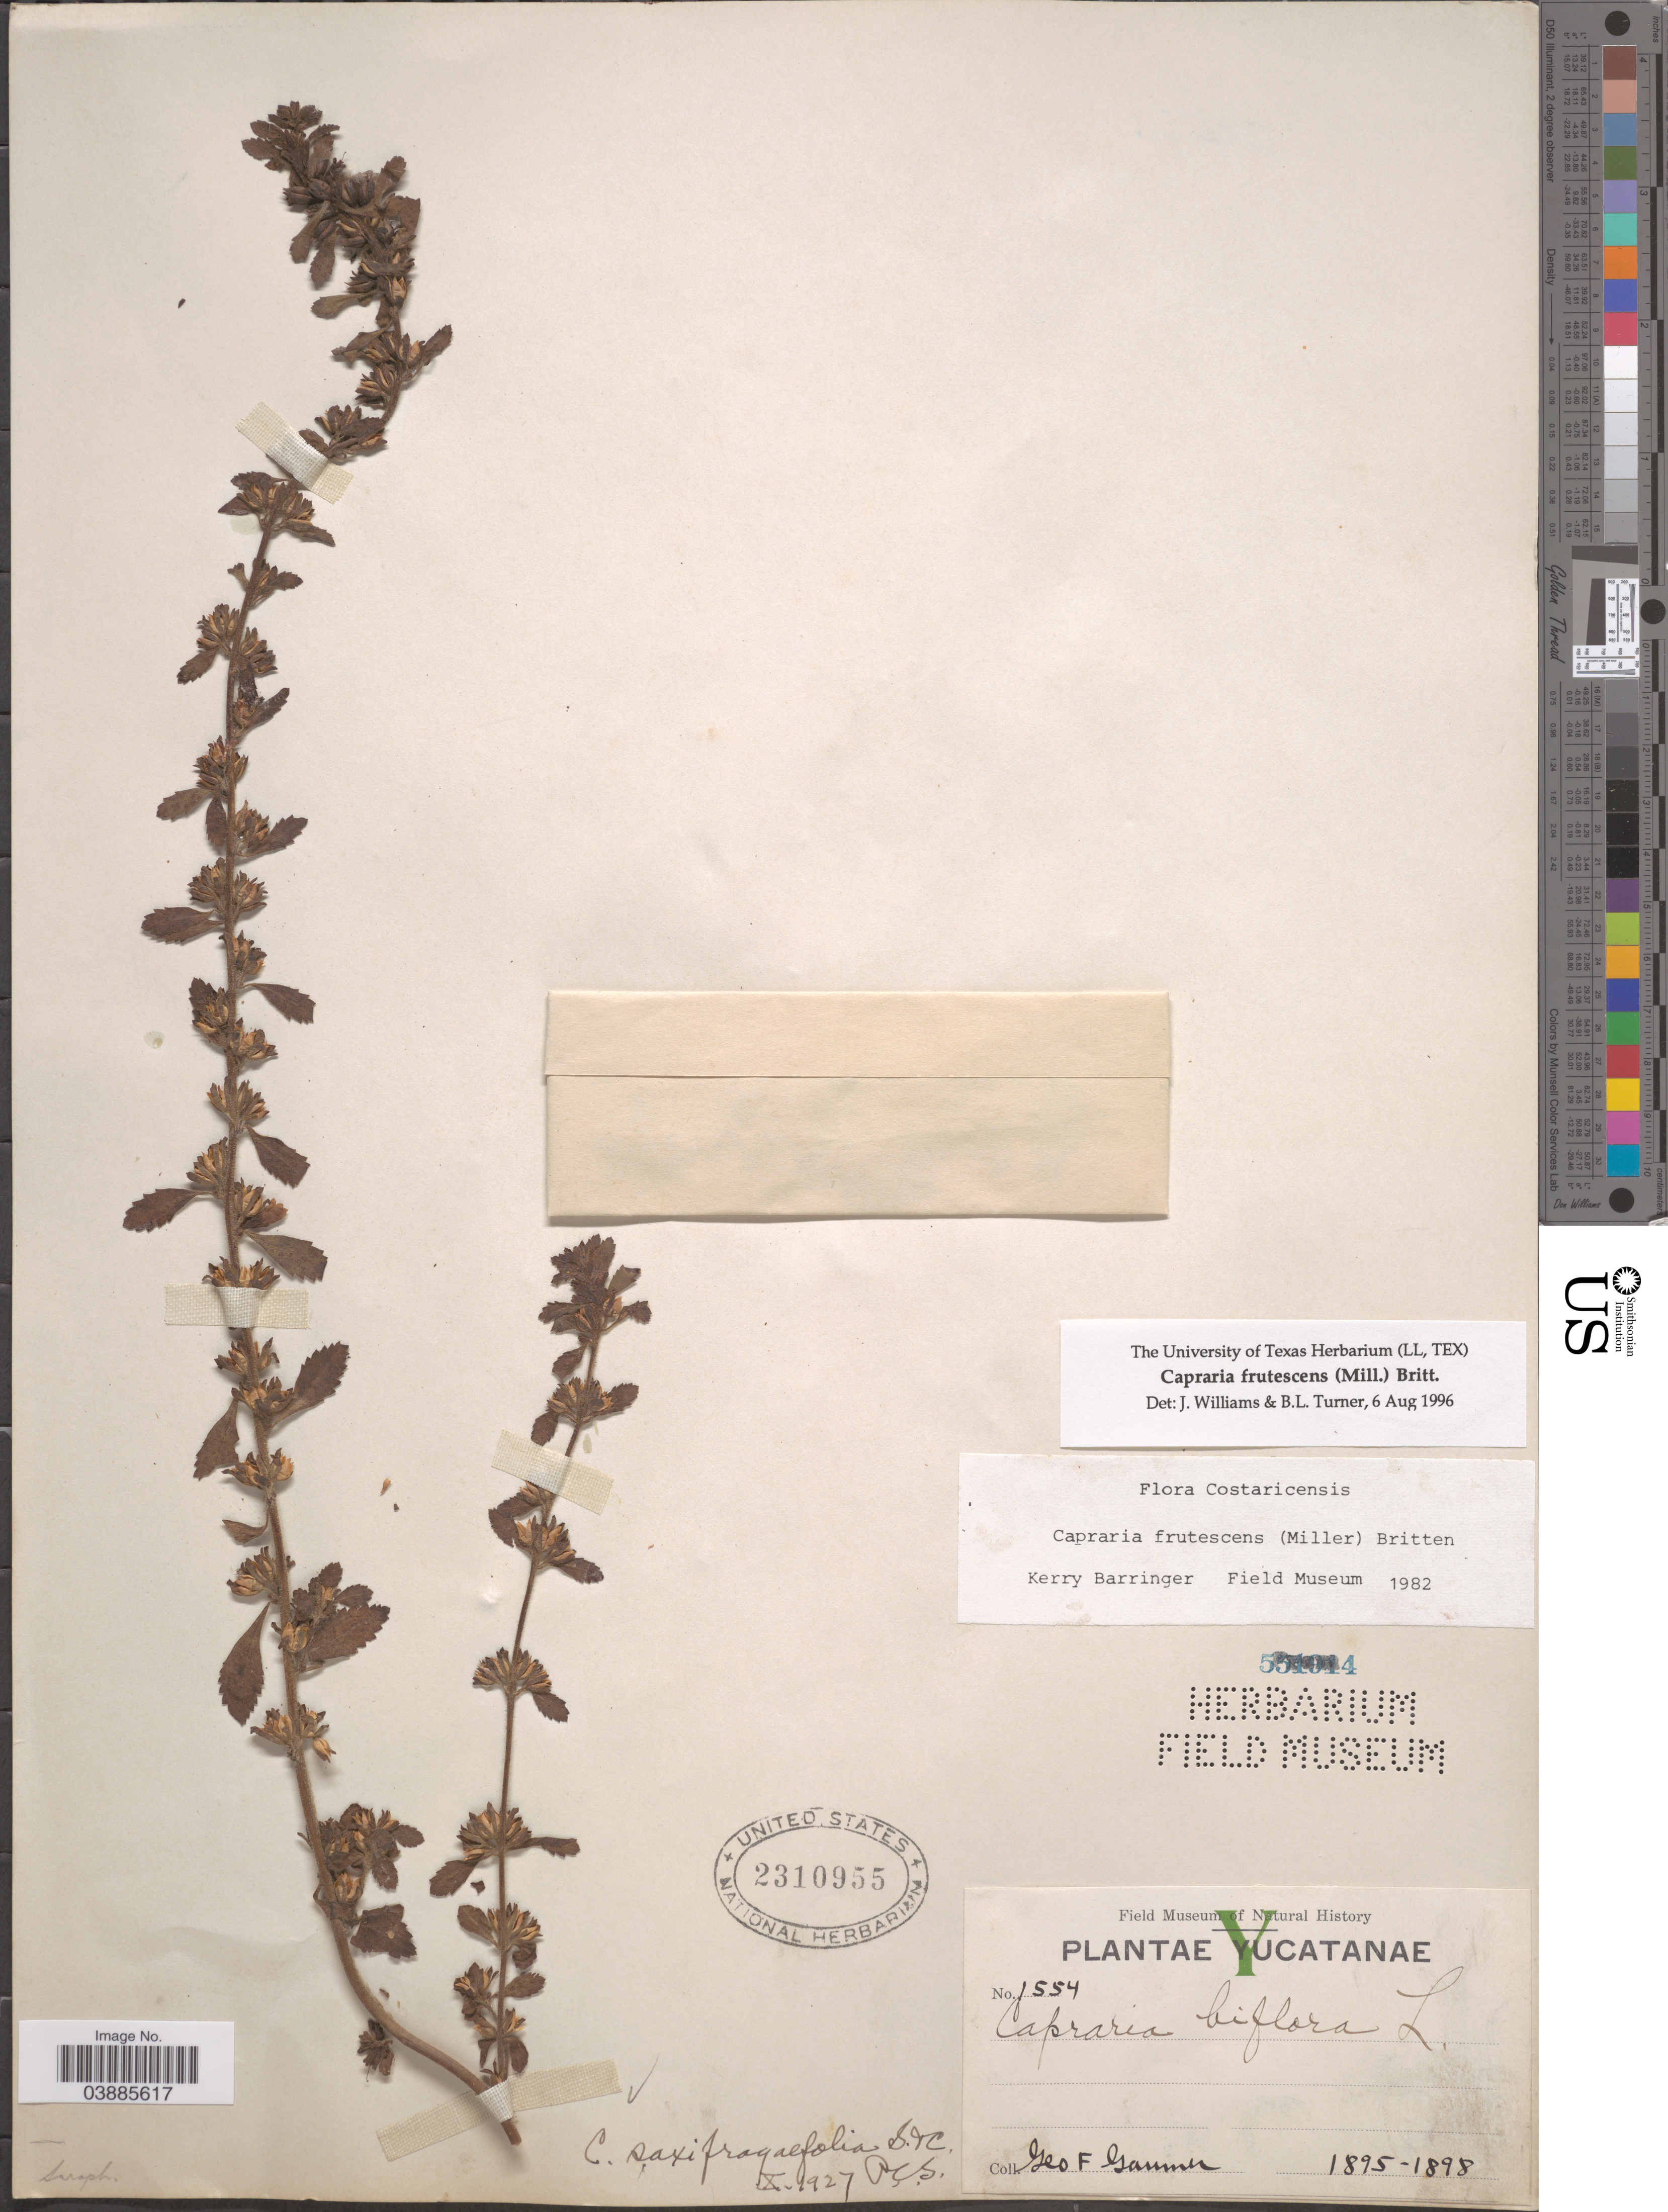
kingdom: Plantae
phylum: Tracheophyta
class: Magnoliopsida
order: Lamiales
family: Scrophulariaceae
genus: Capraria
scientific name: Capraria frutescens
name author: (Mill.) Britton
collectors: G. F. Gaumer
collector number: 1554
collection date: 1895/1898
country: Mexico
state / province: Yucatán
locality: Yucatanae.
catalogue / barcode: US 2310955